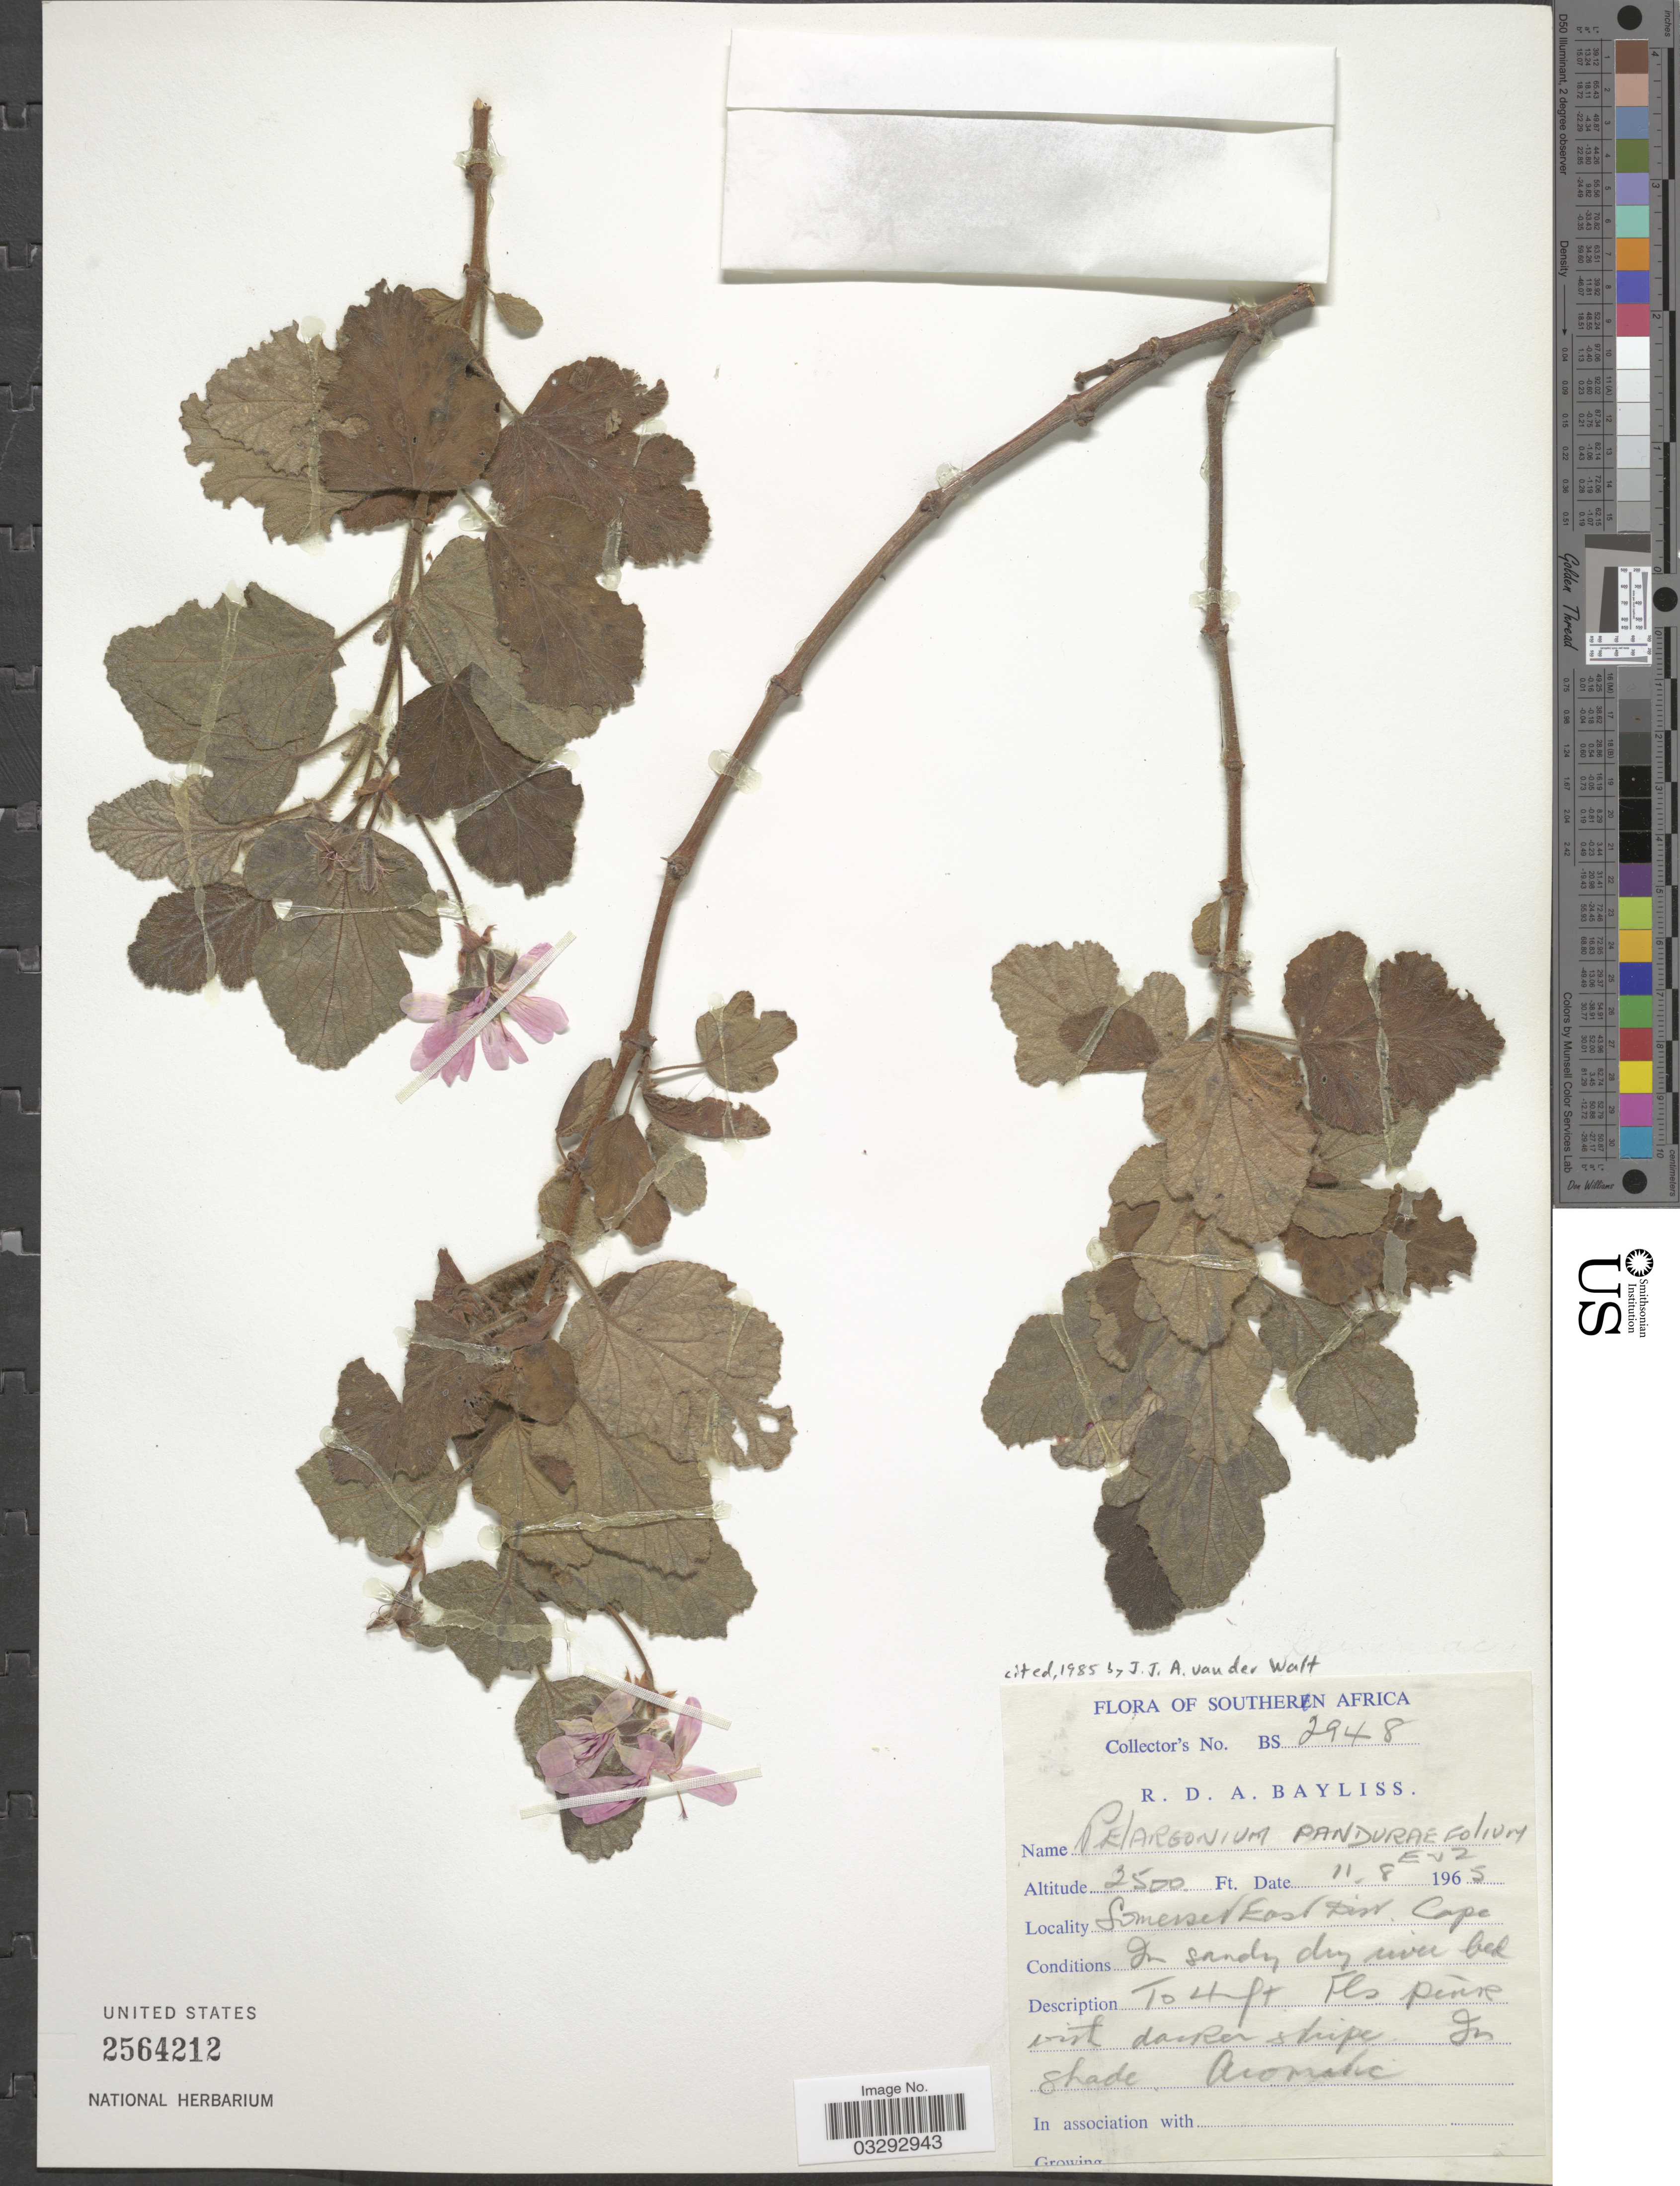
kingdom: Plantae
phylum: Tracheophyta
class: Magnoliopsida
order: Geraniales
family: Geraniaceae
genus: Pelargonium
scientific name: Pelargonium panduriforme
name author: Eckl. & Zeyh.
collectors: R. Bayliss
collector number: BS2948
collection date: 1965-08-11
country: South Africa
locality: Southern Africa, Somerset East Div. Cape.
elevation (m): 762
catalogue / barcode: US 2564212